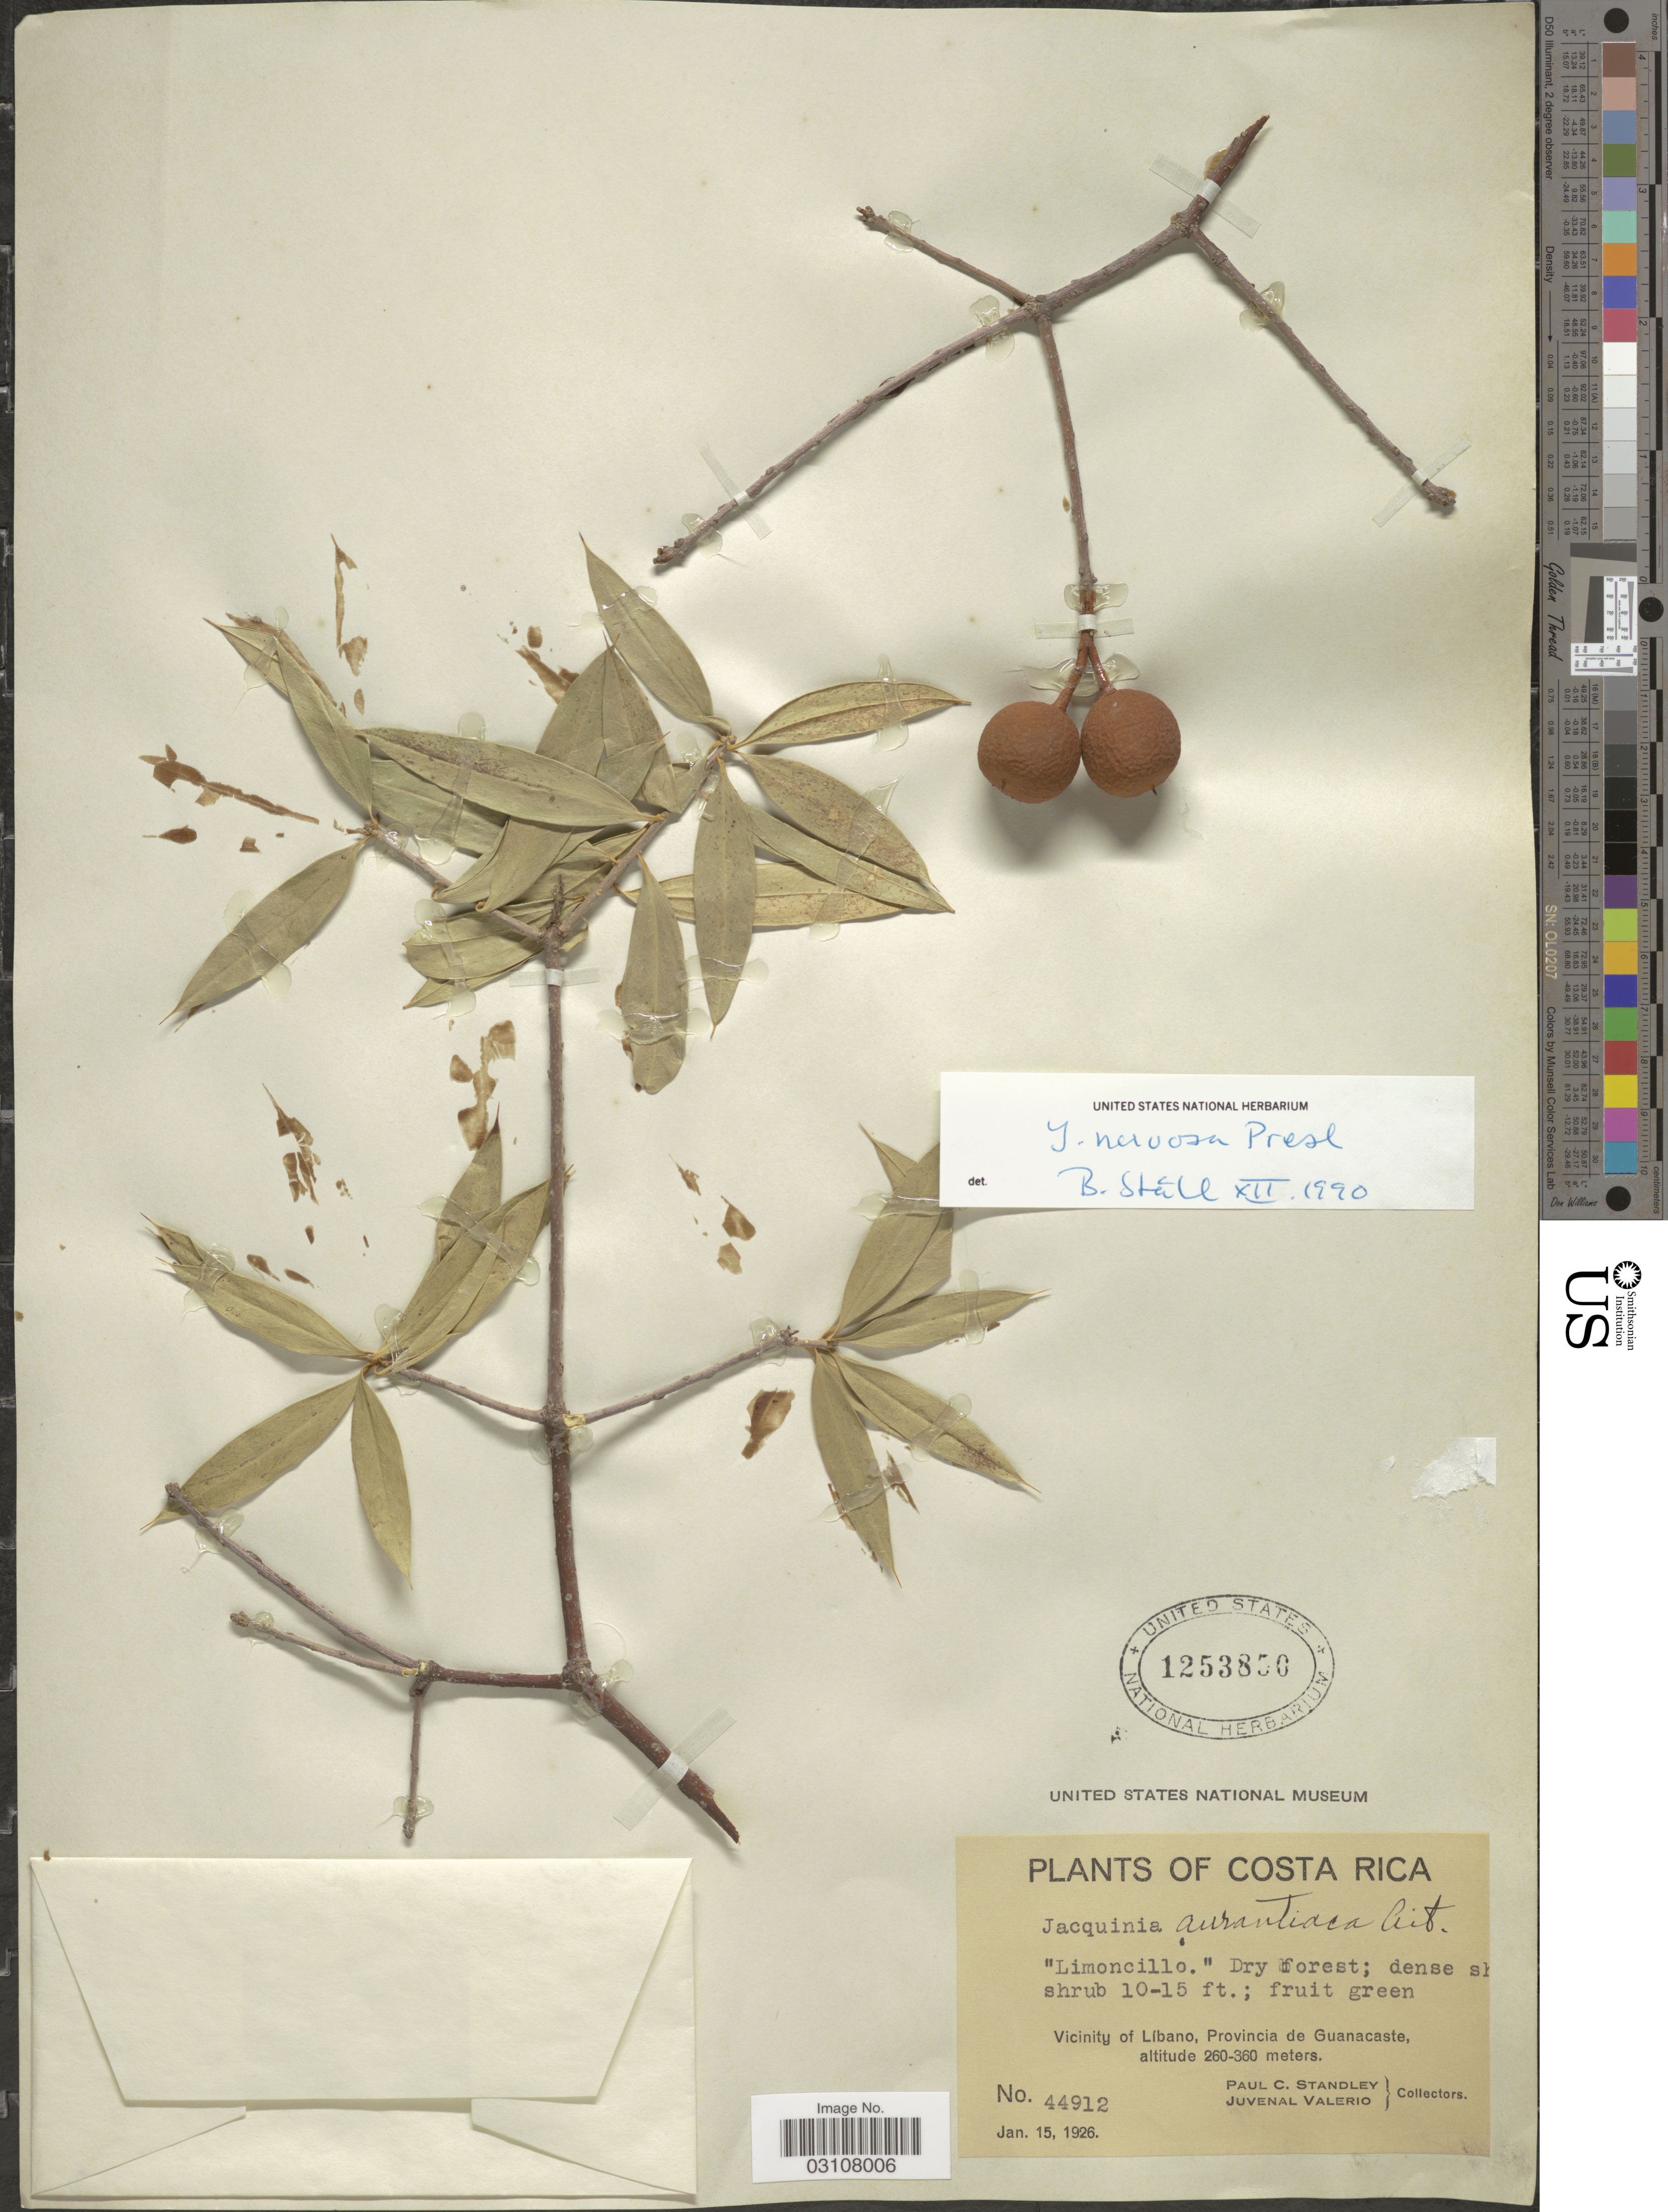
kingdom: Plantae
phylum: Tracheophyta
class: Magnoliopsida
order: Ericales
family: Primulaceae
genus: Jacquinia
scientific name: Jacquinia nervosa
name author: C. Presl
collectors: P. C. Standley & J. Valerio R.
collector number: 44912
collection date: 1926-01-15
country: Costa Rica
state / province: Guanacaste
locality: Vicinity of Líbano.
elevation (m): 260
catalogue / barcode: US 1253850